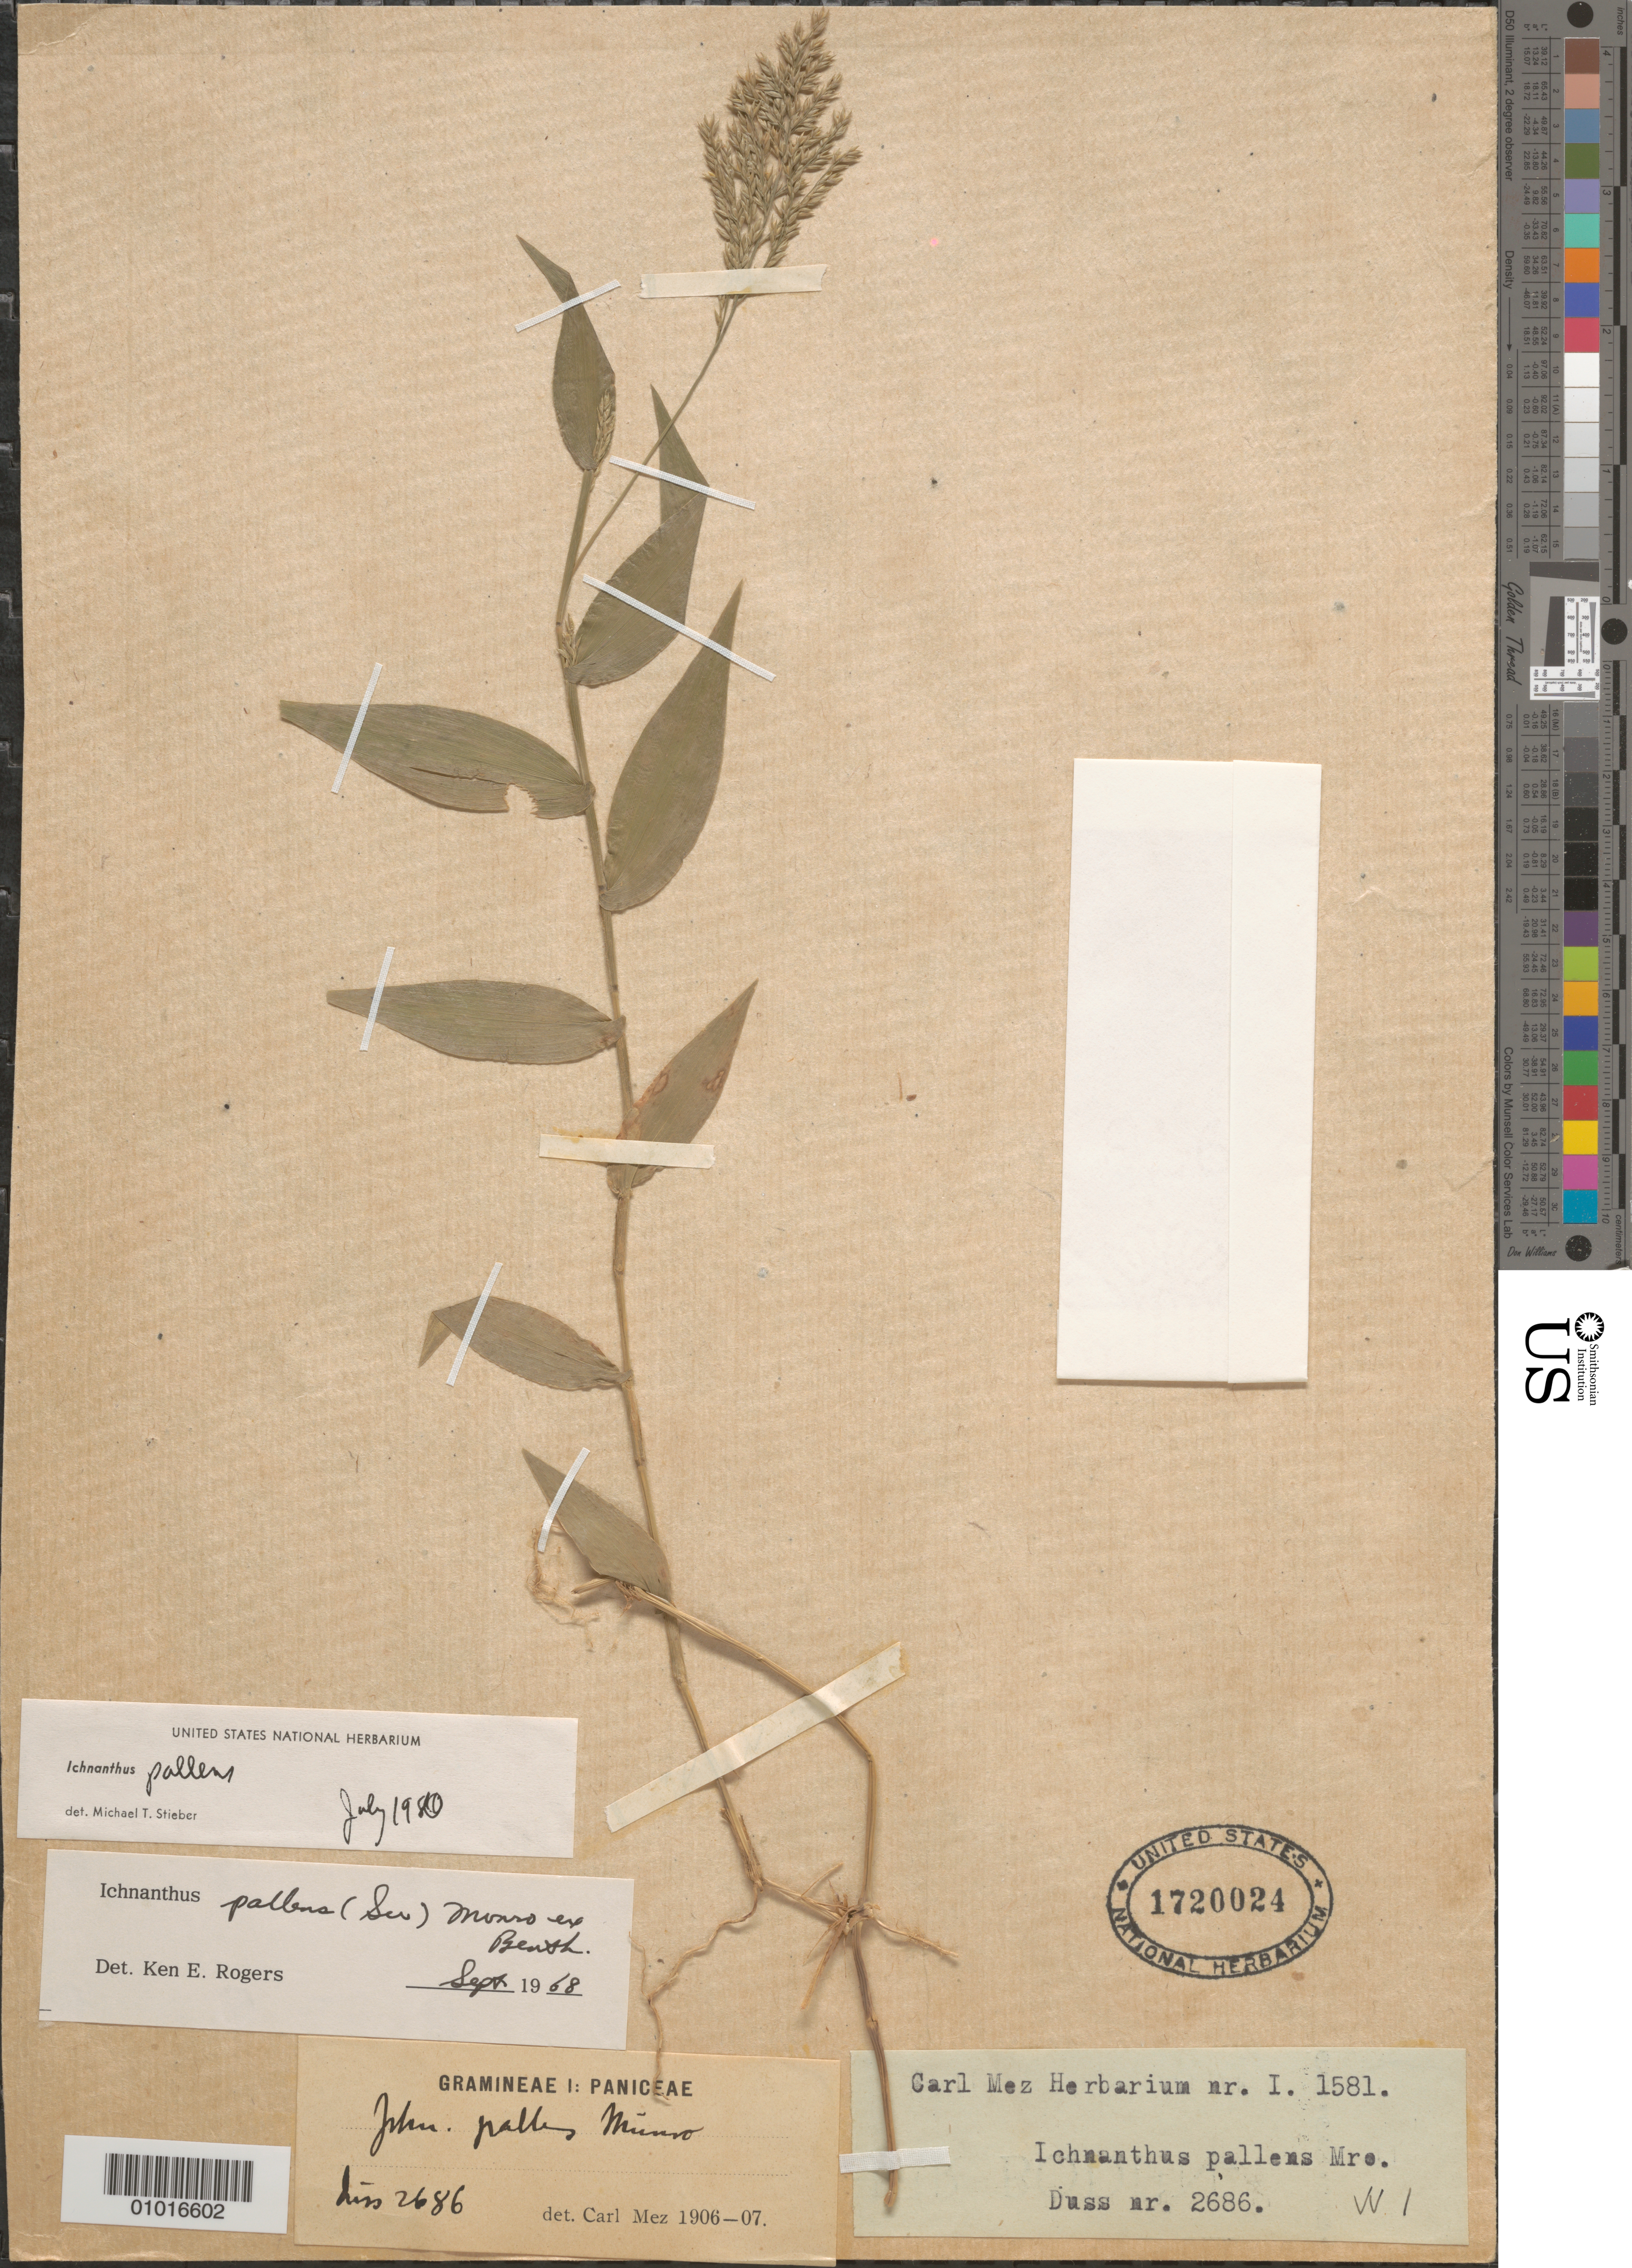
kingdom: Plantae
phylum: Tracheophyta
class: Liliopsida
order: Poales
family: Poaceae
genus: Ichnanthus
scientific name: Ichnanthus pallens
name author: (Sw.) Munro ex Benth.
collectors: Père Duss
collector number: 2686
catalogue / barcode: US 1720024